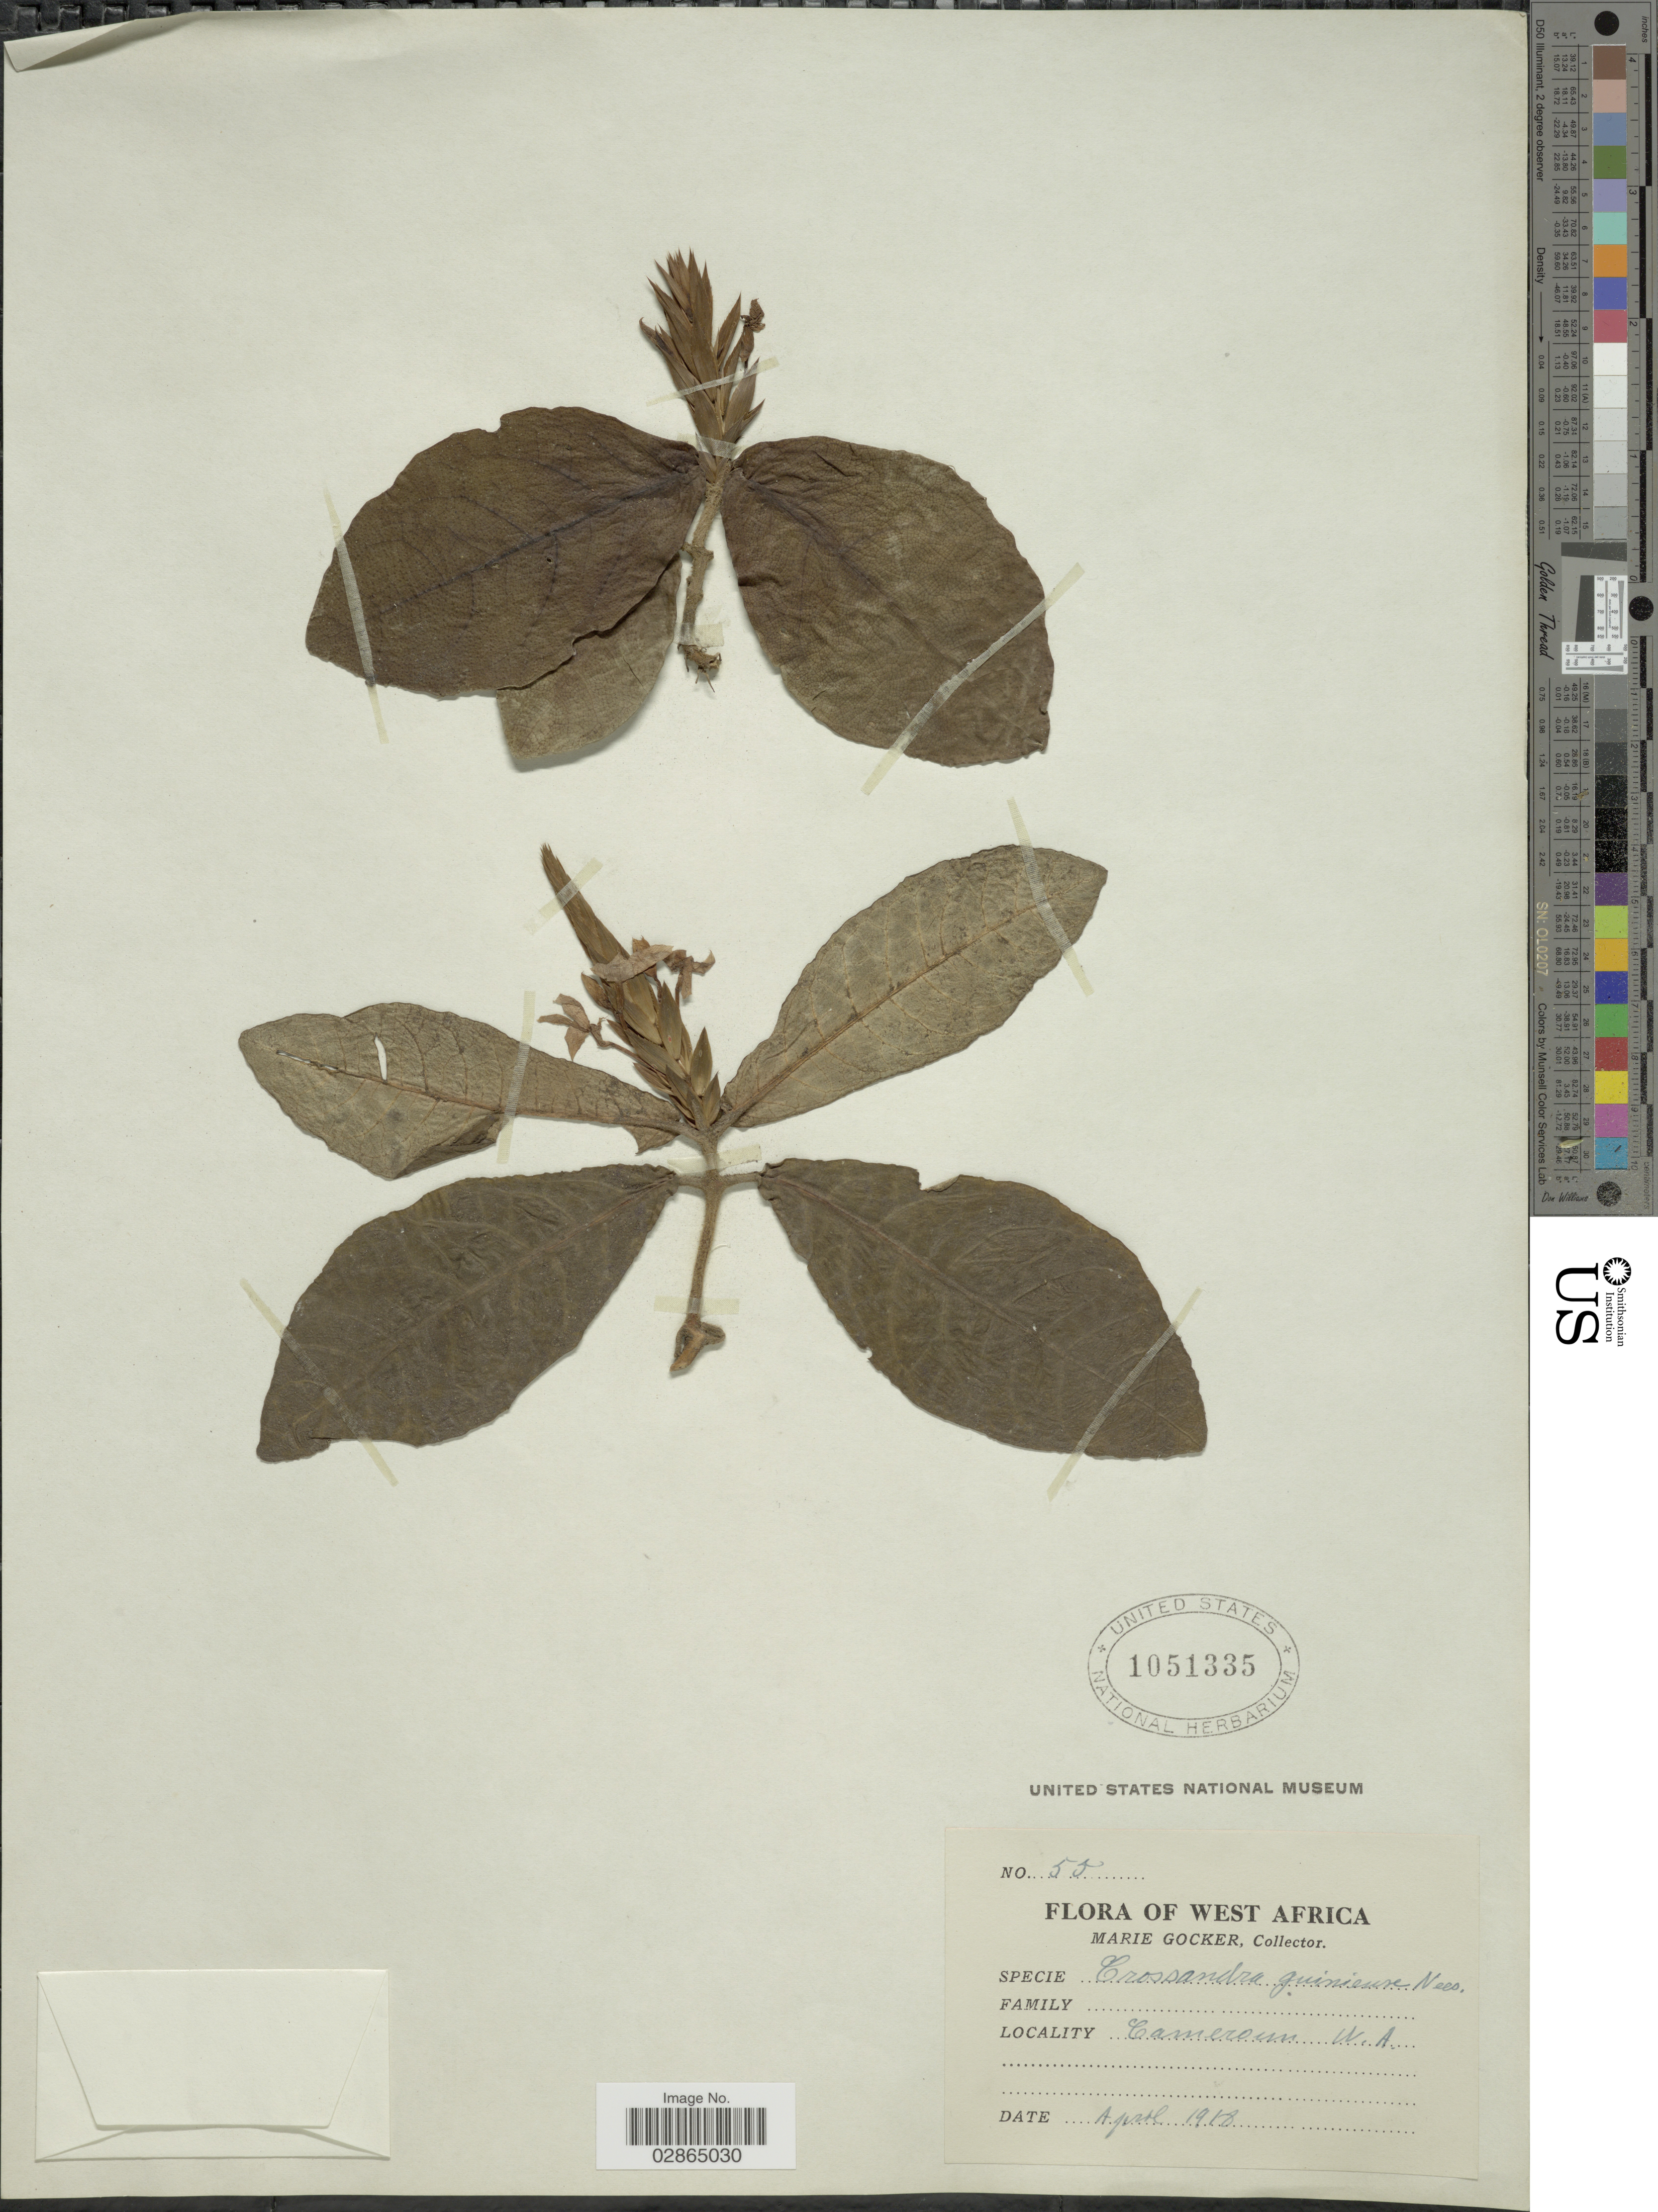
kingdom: Plantae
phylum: Tracheophyta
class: Magnoliopsida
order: Lamiales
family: Acanthaceae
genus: Crossandra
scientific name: Crossandra guineensis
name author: Nees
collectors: M. Gocker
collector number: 55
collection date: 1918-04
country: Cameroon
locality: Cameroun, West Africa.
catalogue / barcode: US 1051335